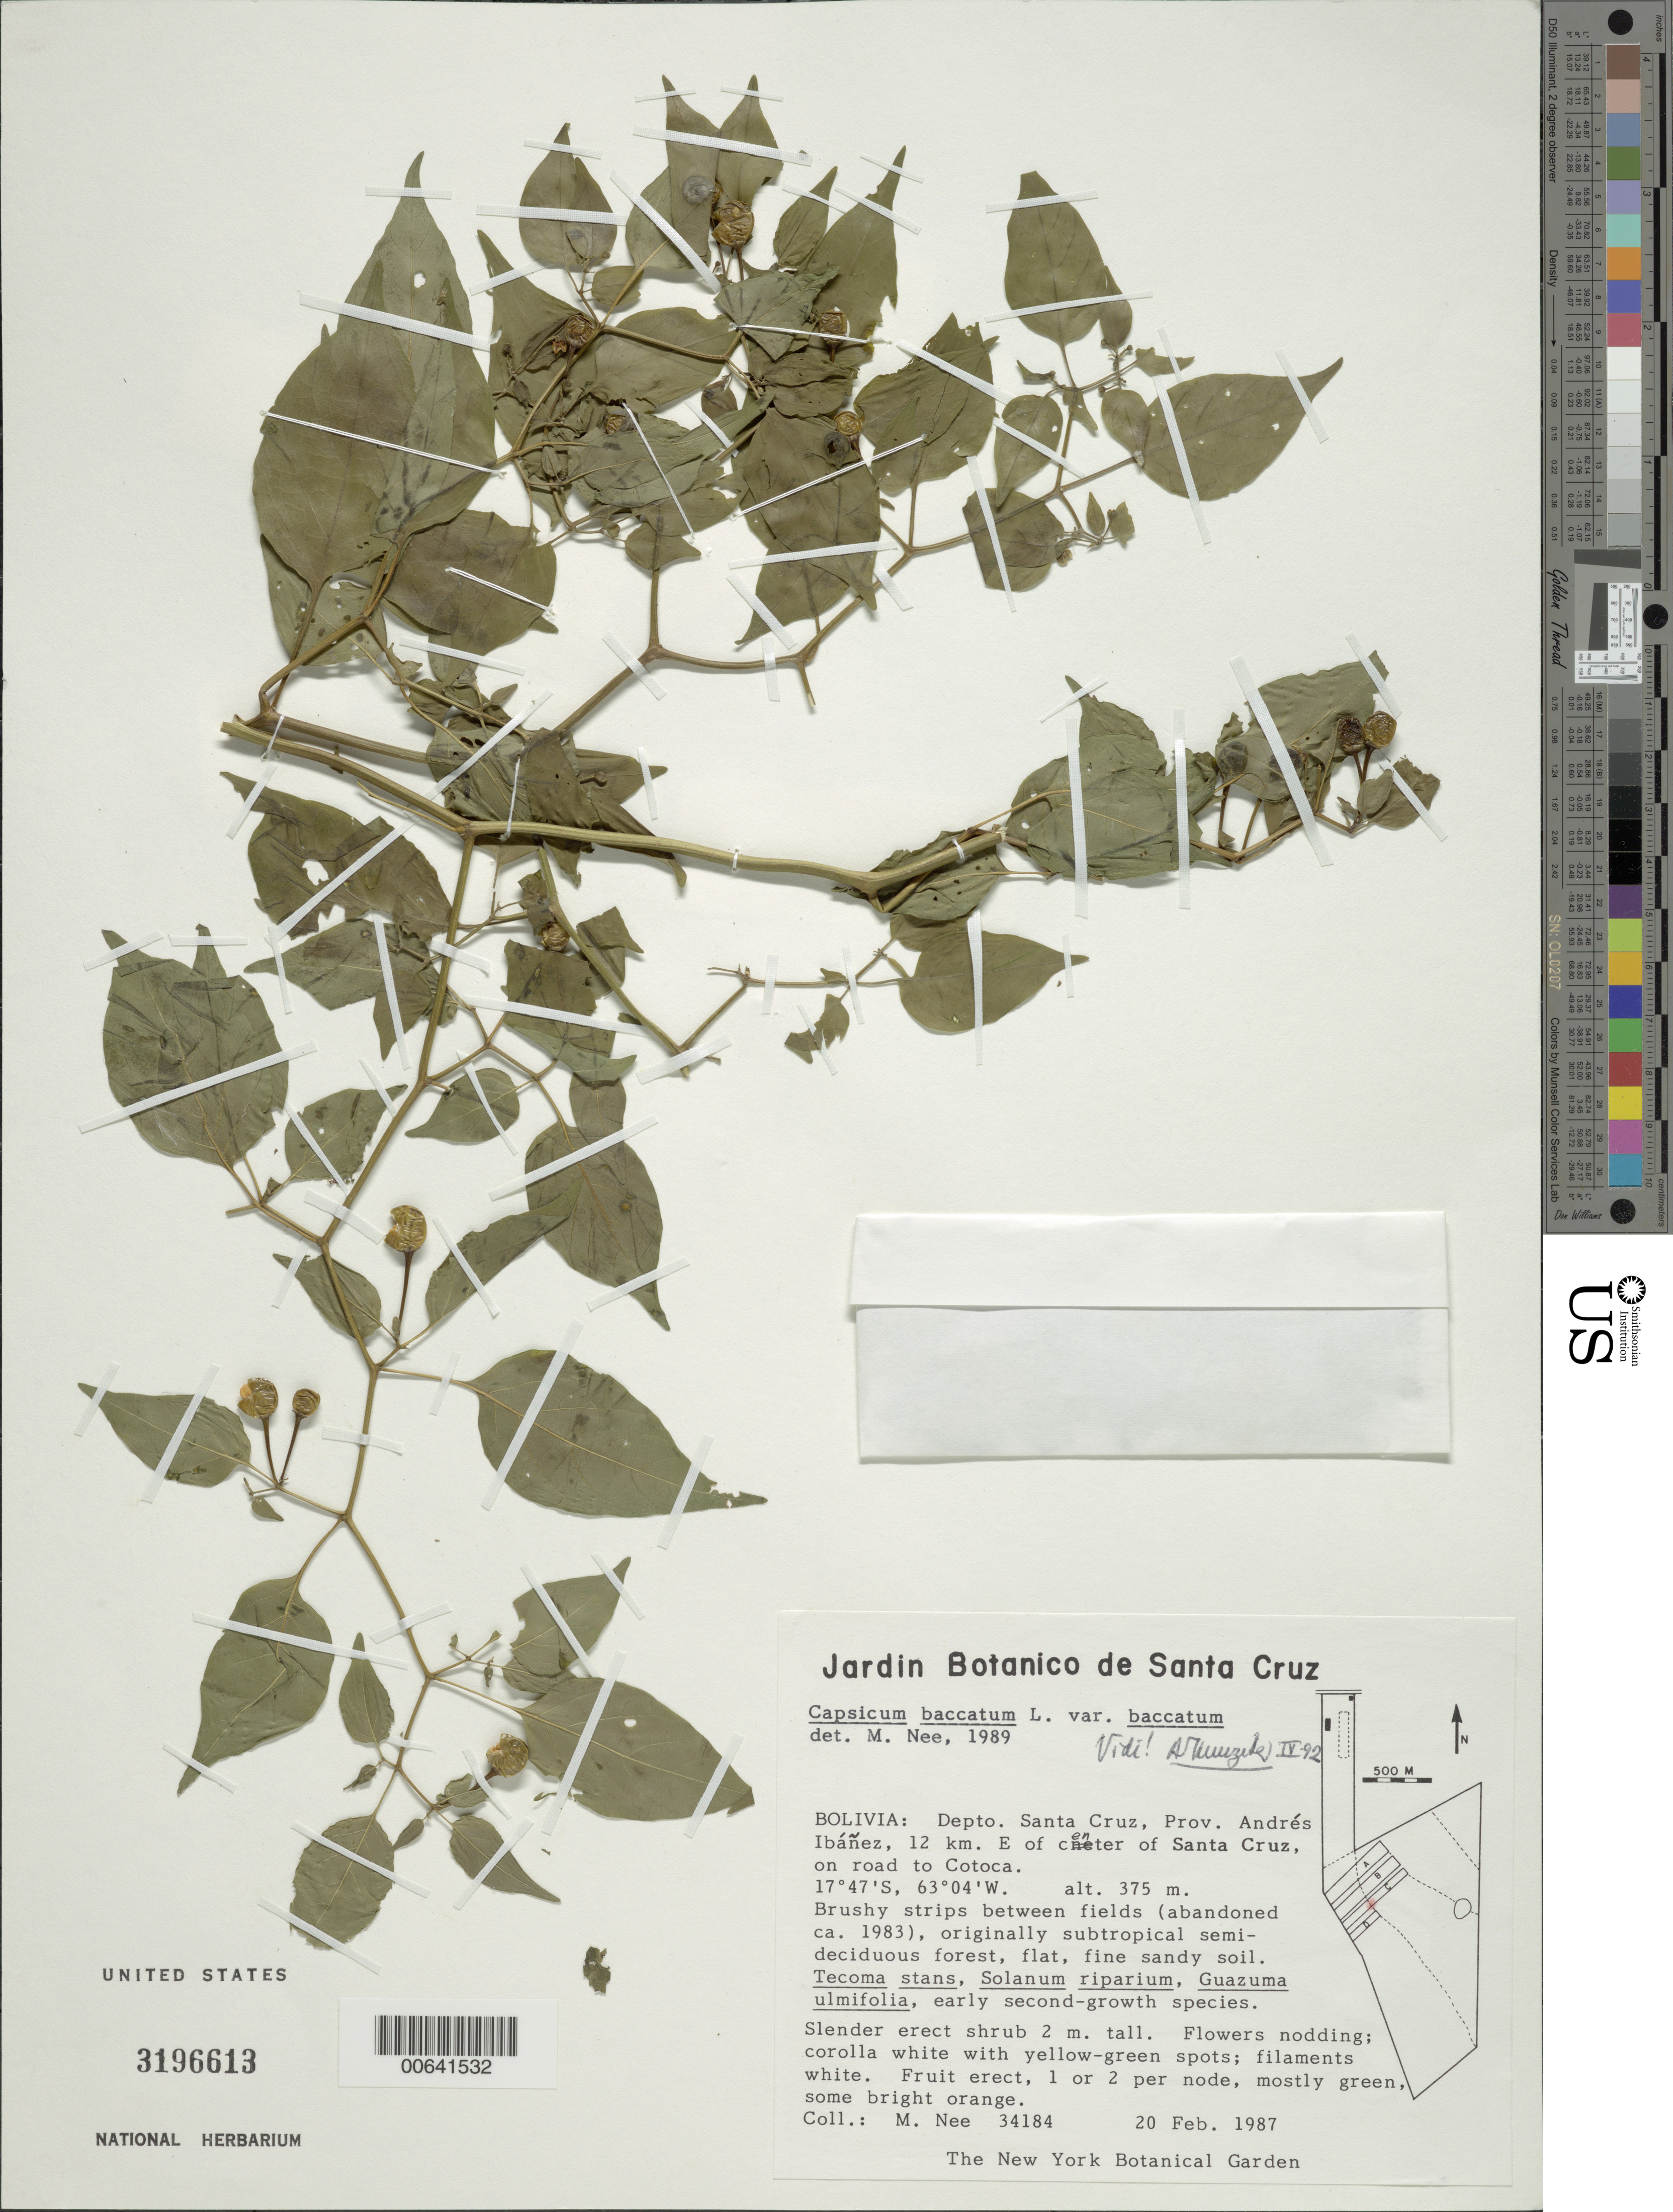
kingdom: Plantae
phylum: Tracheophyta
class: Magnoliopsida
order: Solanales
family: Solanaceae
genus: Capsicum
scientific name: Capsicum baccatum var. baccatum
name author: L.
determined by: Nee, Michael H.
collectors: M. Nee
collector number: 34184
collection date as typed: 20 Feb 1987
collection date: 1987-02-20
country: Bolivia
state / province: Santa Cruz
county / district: Andrés Ibáñez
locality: Jardín Botánico de Santa Cruz, 12 km al E en ruta a Cotoca.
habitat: Bosque secundario en recuperación. Originalmente bosque subtropical semideciduo.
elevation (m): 375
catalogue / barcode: US 3196613